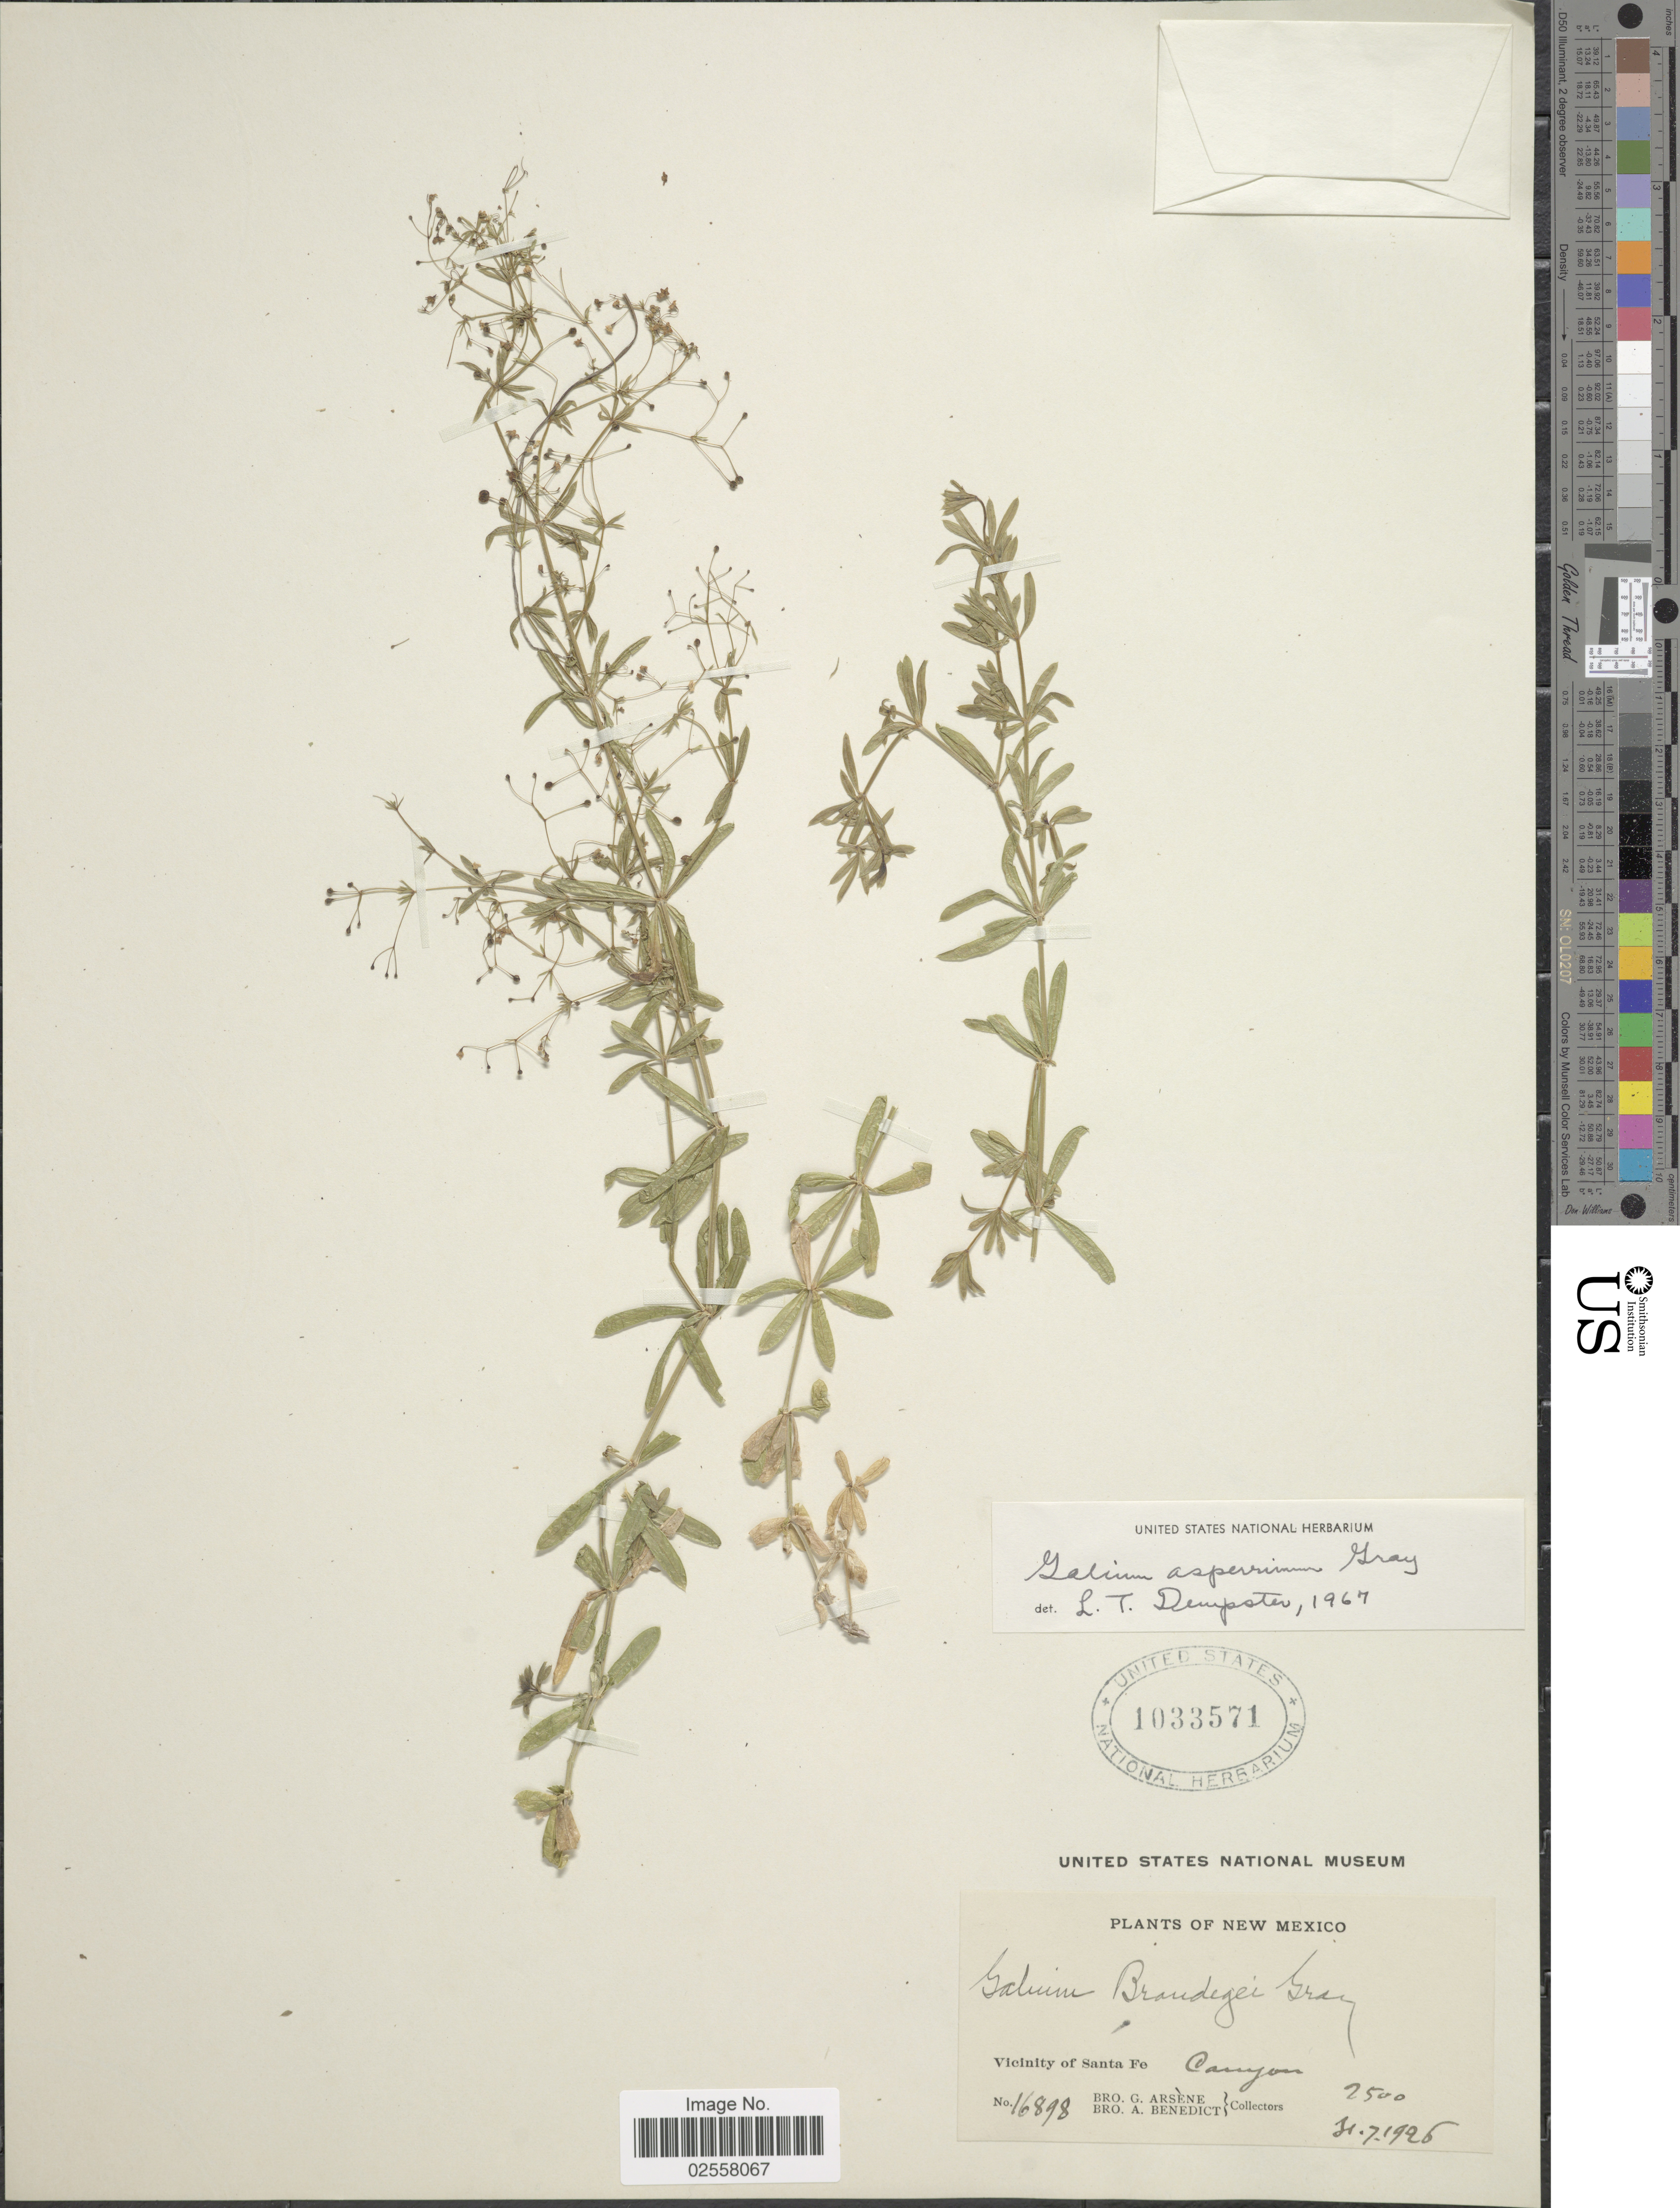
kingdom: Plantae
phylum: Tracheophyta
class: Magnoliopsida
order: Gentianales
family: Rubiaceae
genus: Galium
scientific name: Galium mexicanum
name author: Kunth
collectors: Bro. G. Arsène & Bro. A. Benedict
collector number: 16898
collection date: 1926-09-07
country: United States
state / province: New Mexico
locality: Vicinity of Santa Fe, Canyon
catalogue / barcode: US 1033571